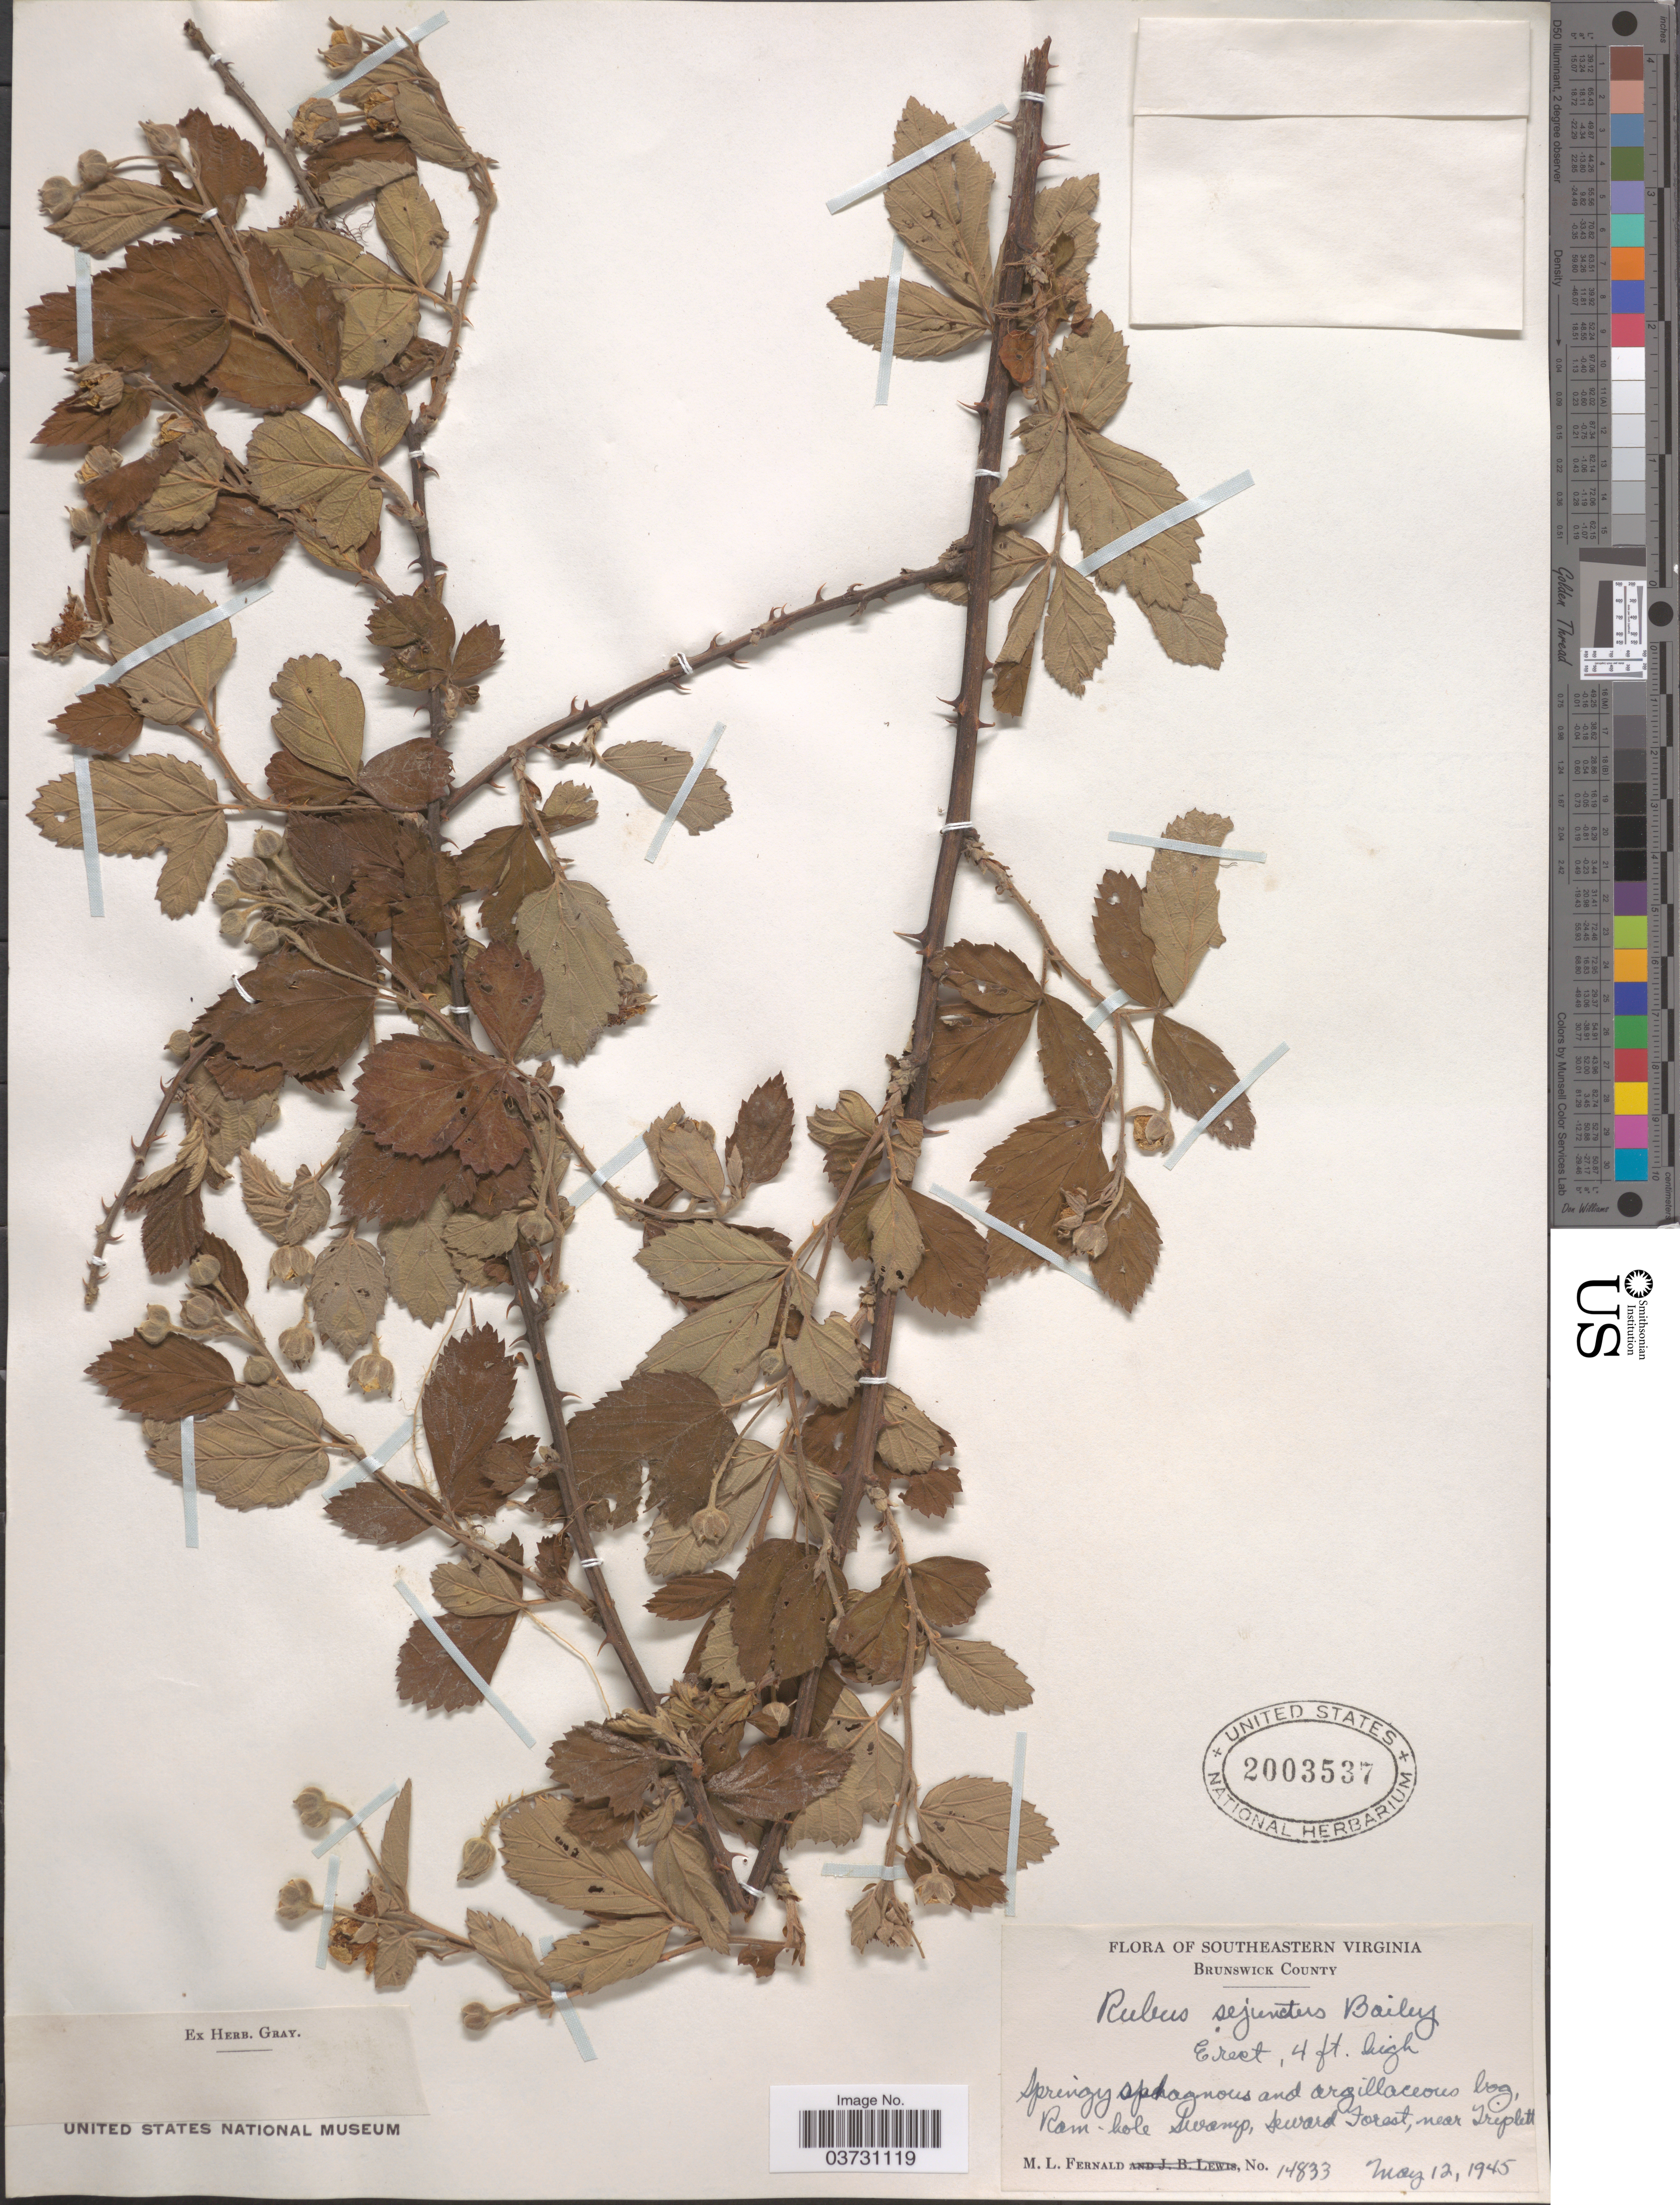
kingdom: Plantae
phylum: Tracheophyta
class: Magnoliopsida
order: Rosales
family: Rosaceae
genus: Rubus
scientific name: Rubus sejunctus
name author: L.H. Bailey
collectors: M. L. Fernald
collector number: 14833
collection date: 1945-05-12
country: United States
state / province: Virginia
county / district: Brunswick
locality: Southeastern Virginia. Brunswick County. Ram-hole Swamp, Sward Forest, near Triplett.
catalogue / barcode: US 2003537